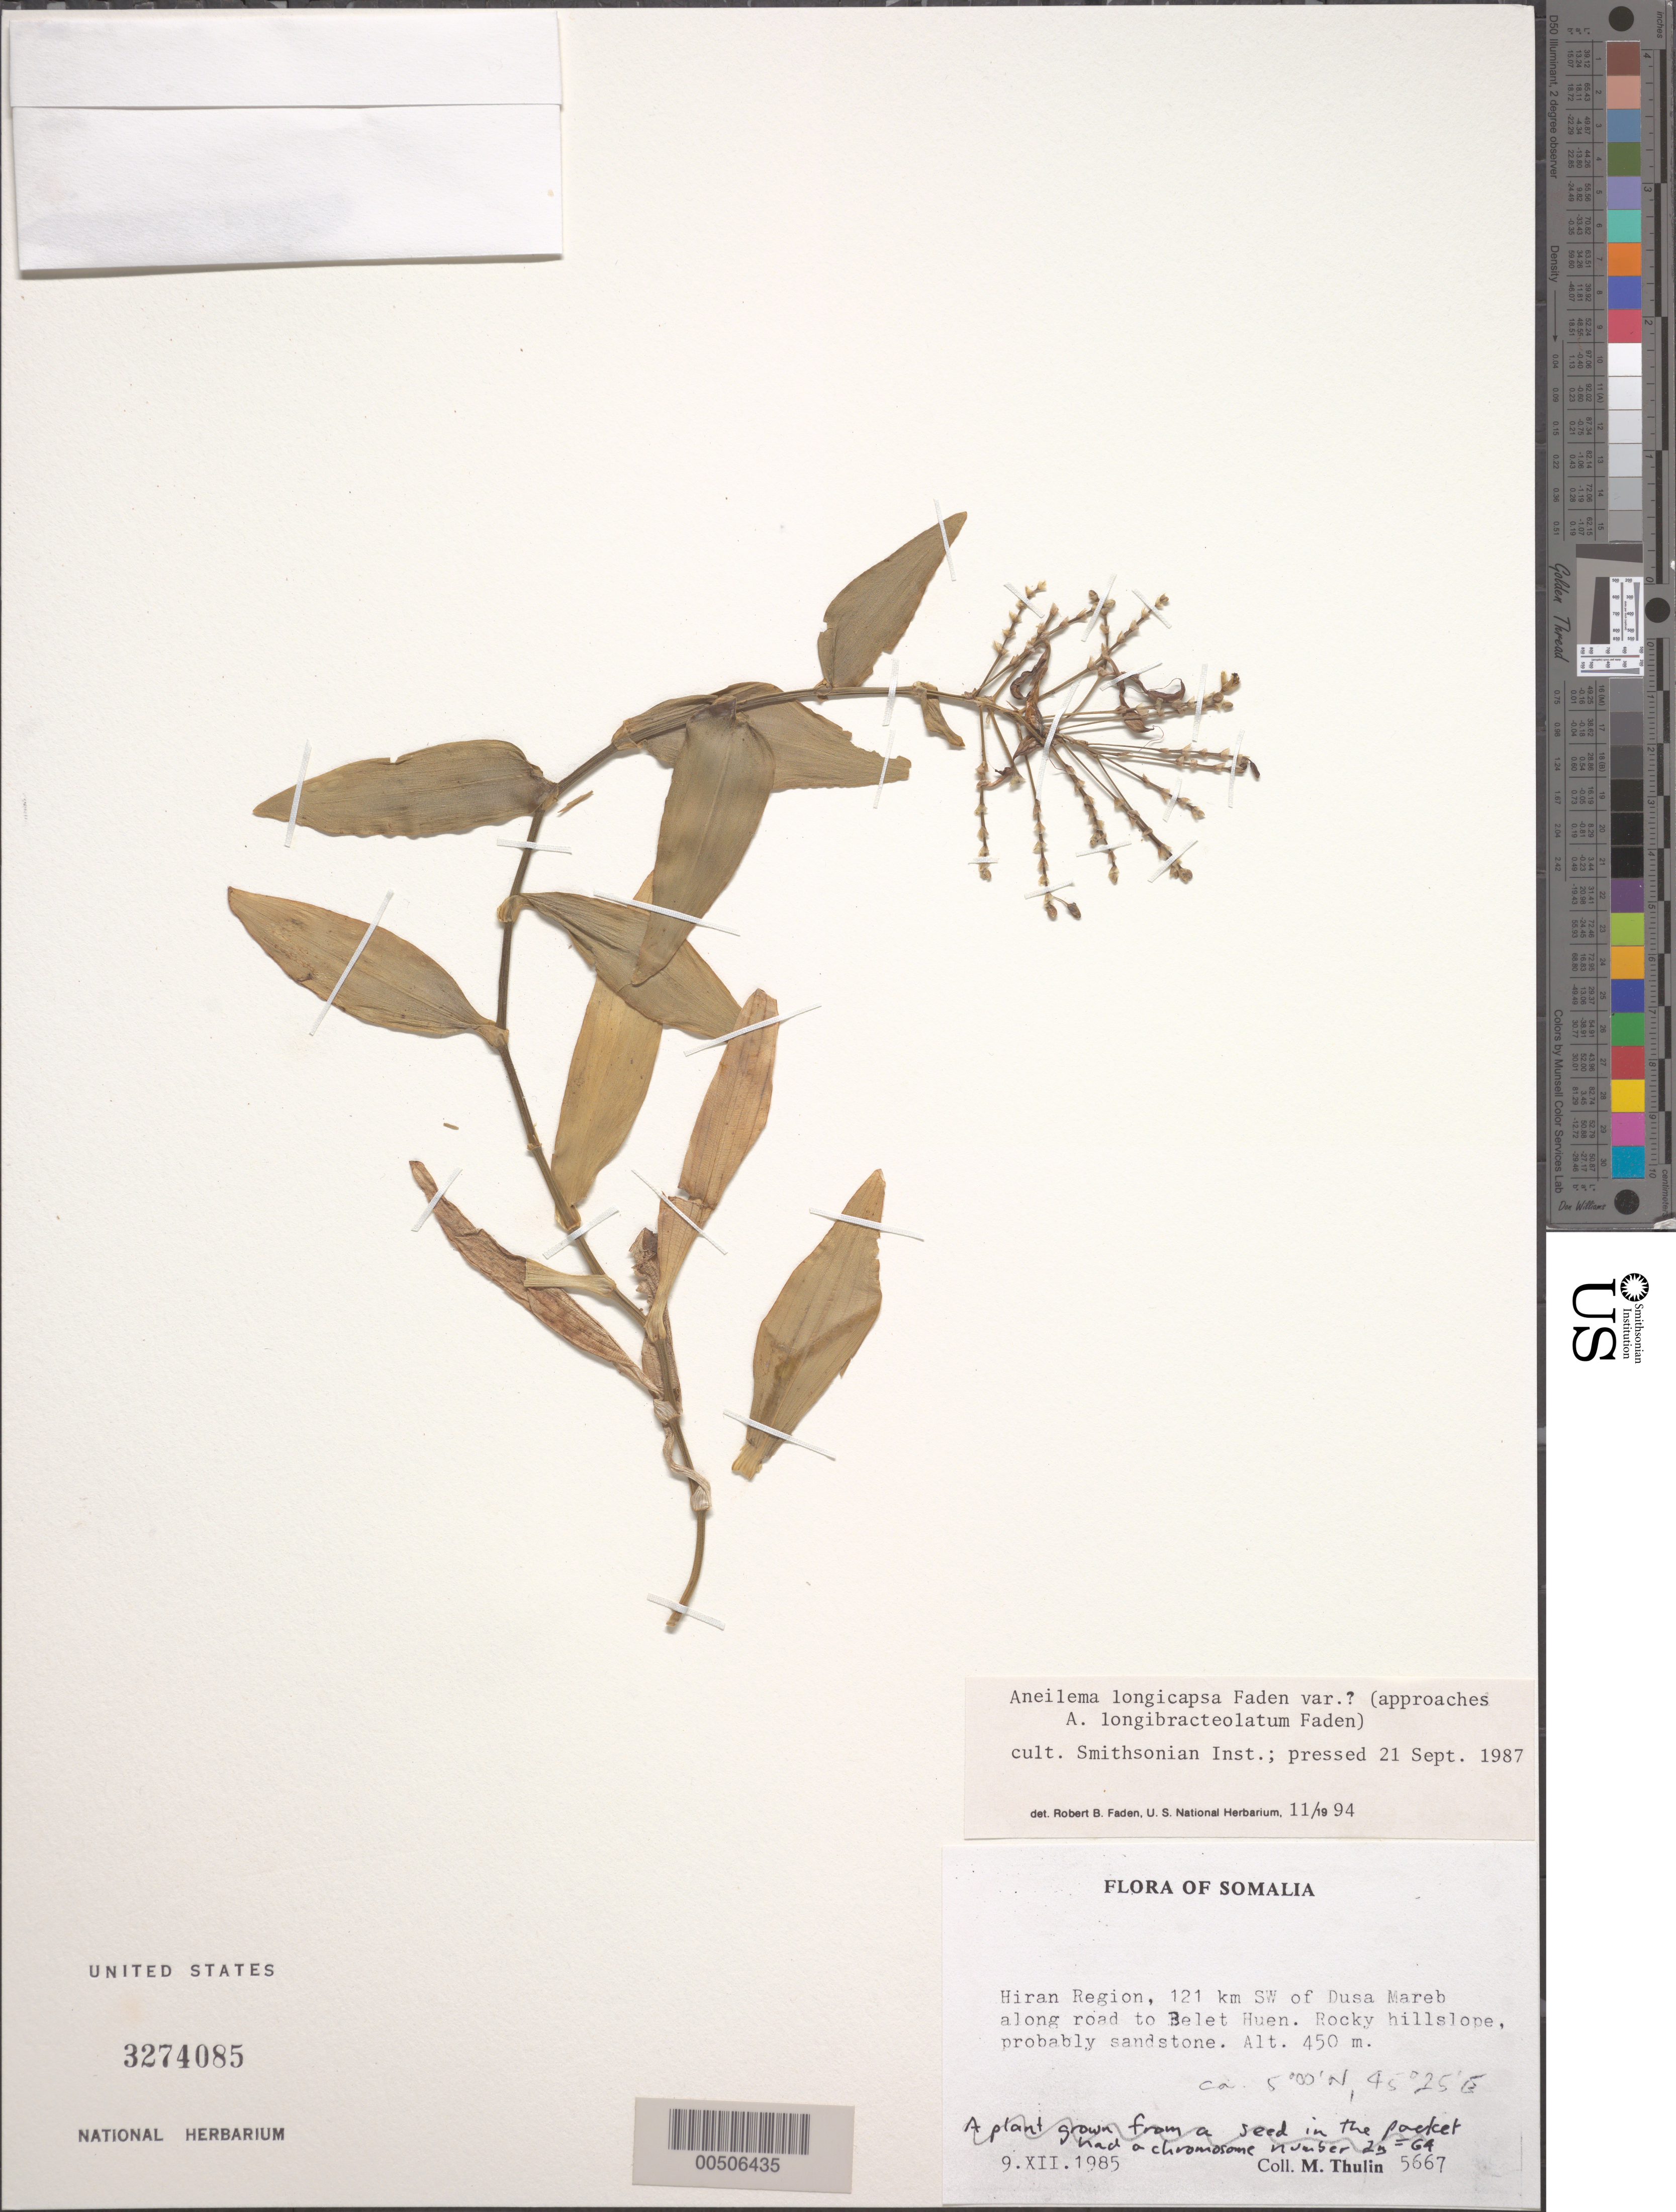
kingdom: Plantae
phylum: Tracheophyta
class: Liliopsida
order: Commelinales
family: Commelinaceae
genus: Aneilema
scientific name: Aneilema longicapsa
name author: Faden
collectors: M. Thulin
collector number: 5667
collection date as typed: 09 Dec 1985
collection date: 1985-12-09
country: Somalia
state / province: Hiiraan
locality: Sw of dusa mareb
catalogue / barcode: US 3274085